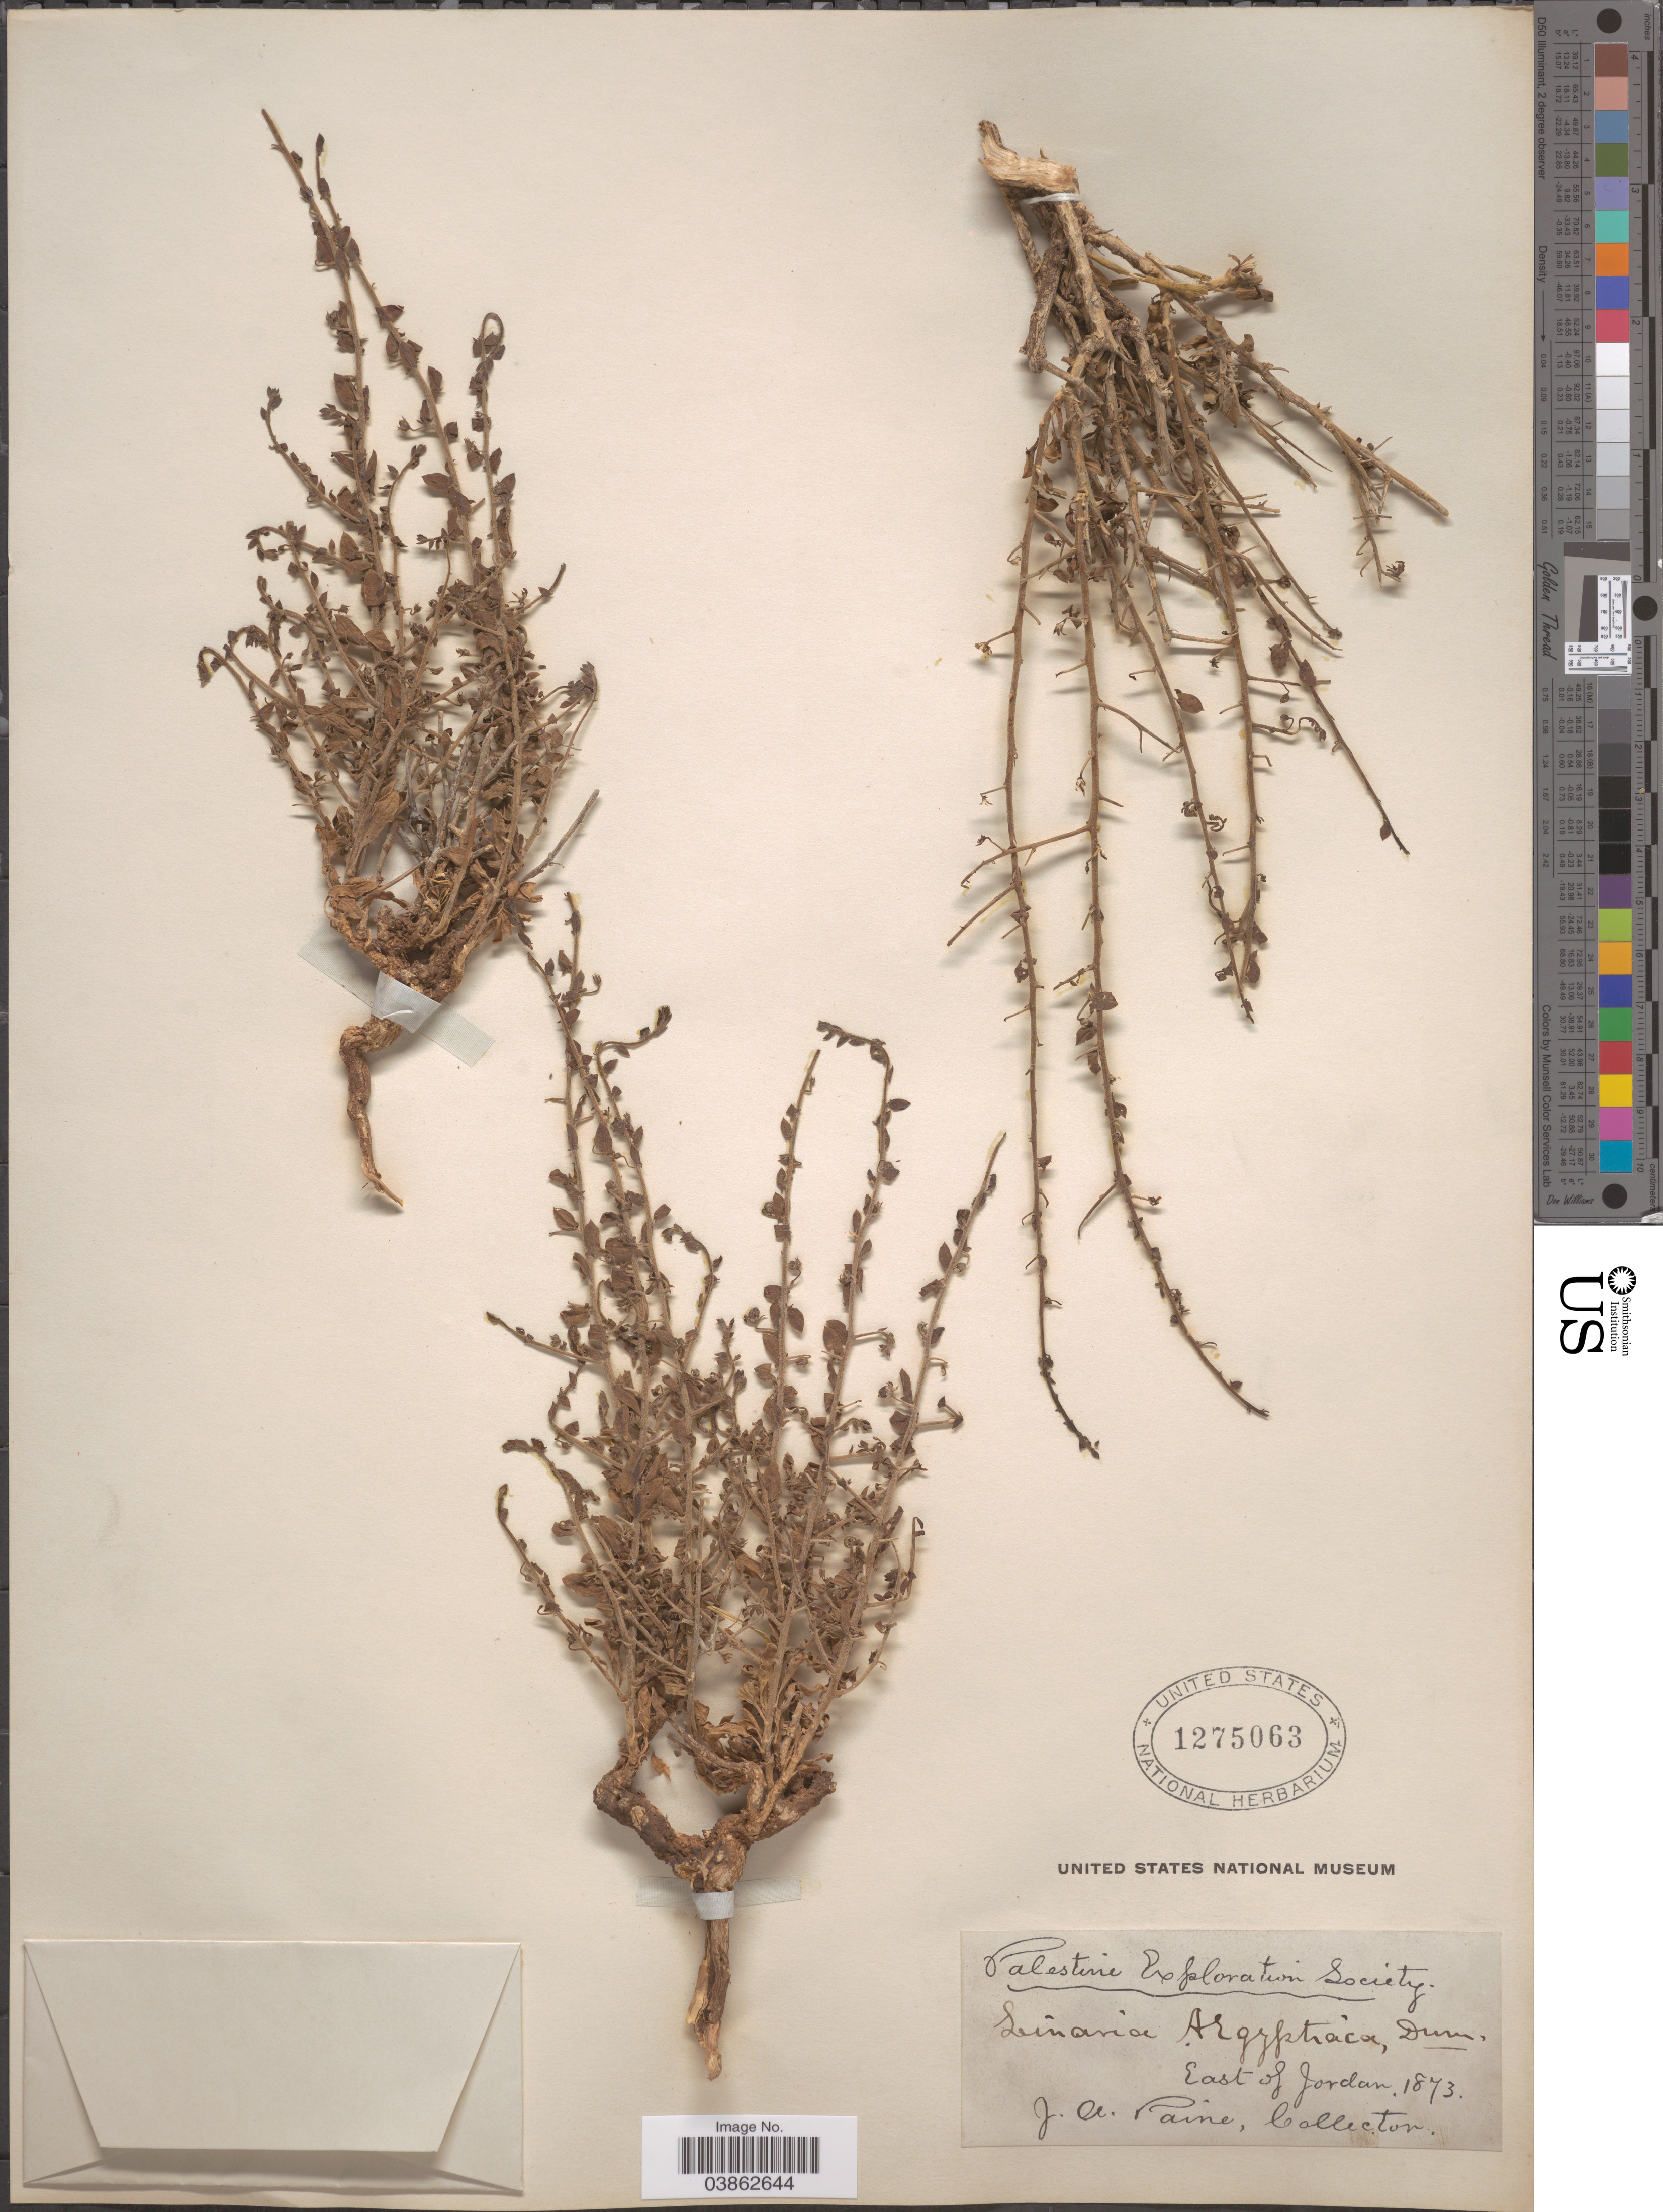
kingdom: Plantae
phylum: Tracheophyta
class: Magnoliopsida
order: Lamiales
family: Plantaginaceae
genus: Elatinoides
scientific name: Elatinoides aegyptiaca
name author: (L.) Wettst.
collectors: J. A. Paine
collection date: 1873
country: Israel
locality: Palestine Exploration Society. East of Jordan.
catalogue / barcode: US 1275063